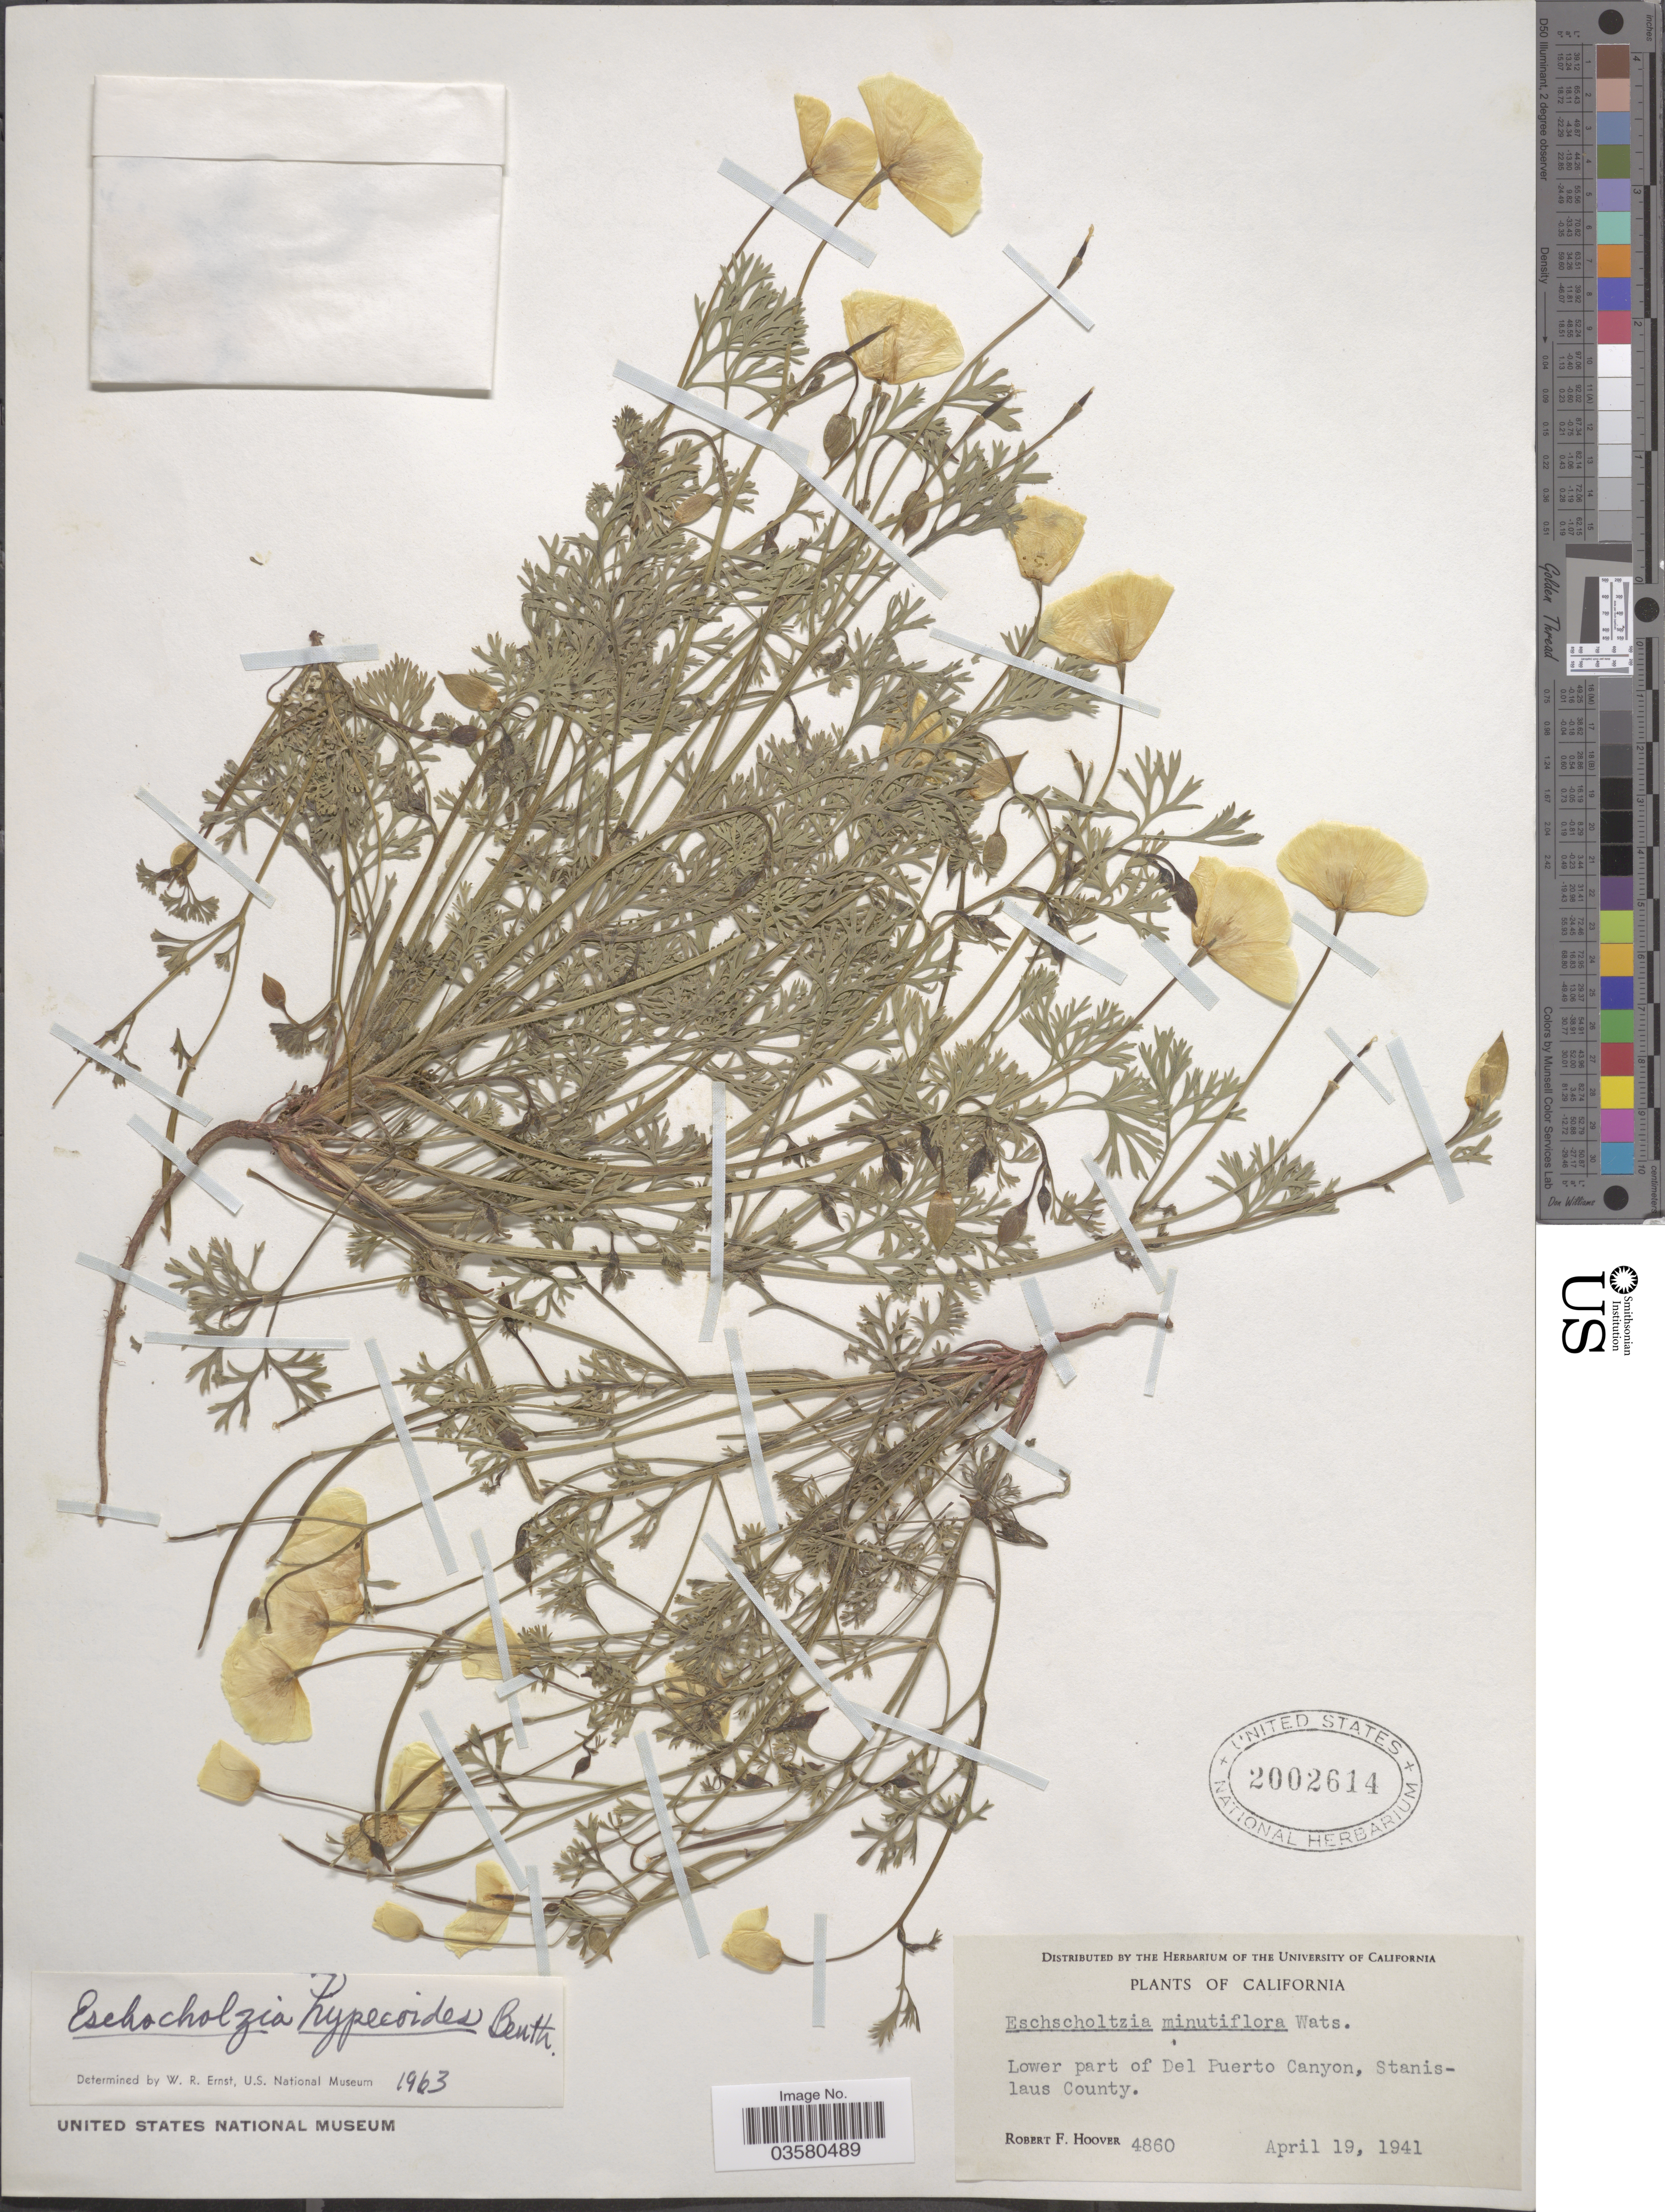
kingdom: Plantae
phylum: Tracheophyta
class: Magnoliopsida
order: Ranunculales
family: Papaveraceae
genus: Eschscholzia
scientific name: Eschscholzia hypecoides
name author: Benth.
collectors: R. F. Hoover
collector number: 4860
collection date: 1941-04-19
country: United States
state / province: California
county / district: Stanislaus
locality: Lower part of Del Puerto Canyon, Stanislaus County.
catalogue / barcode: US 2002614